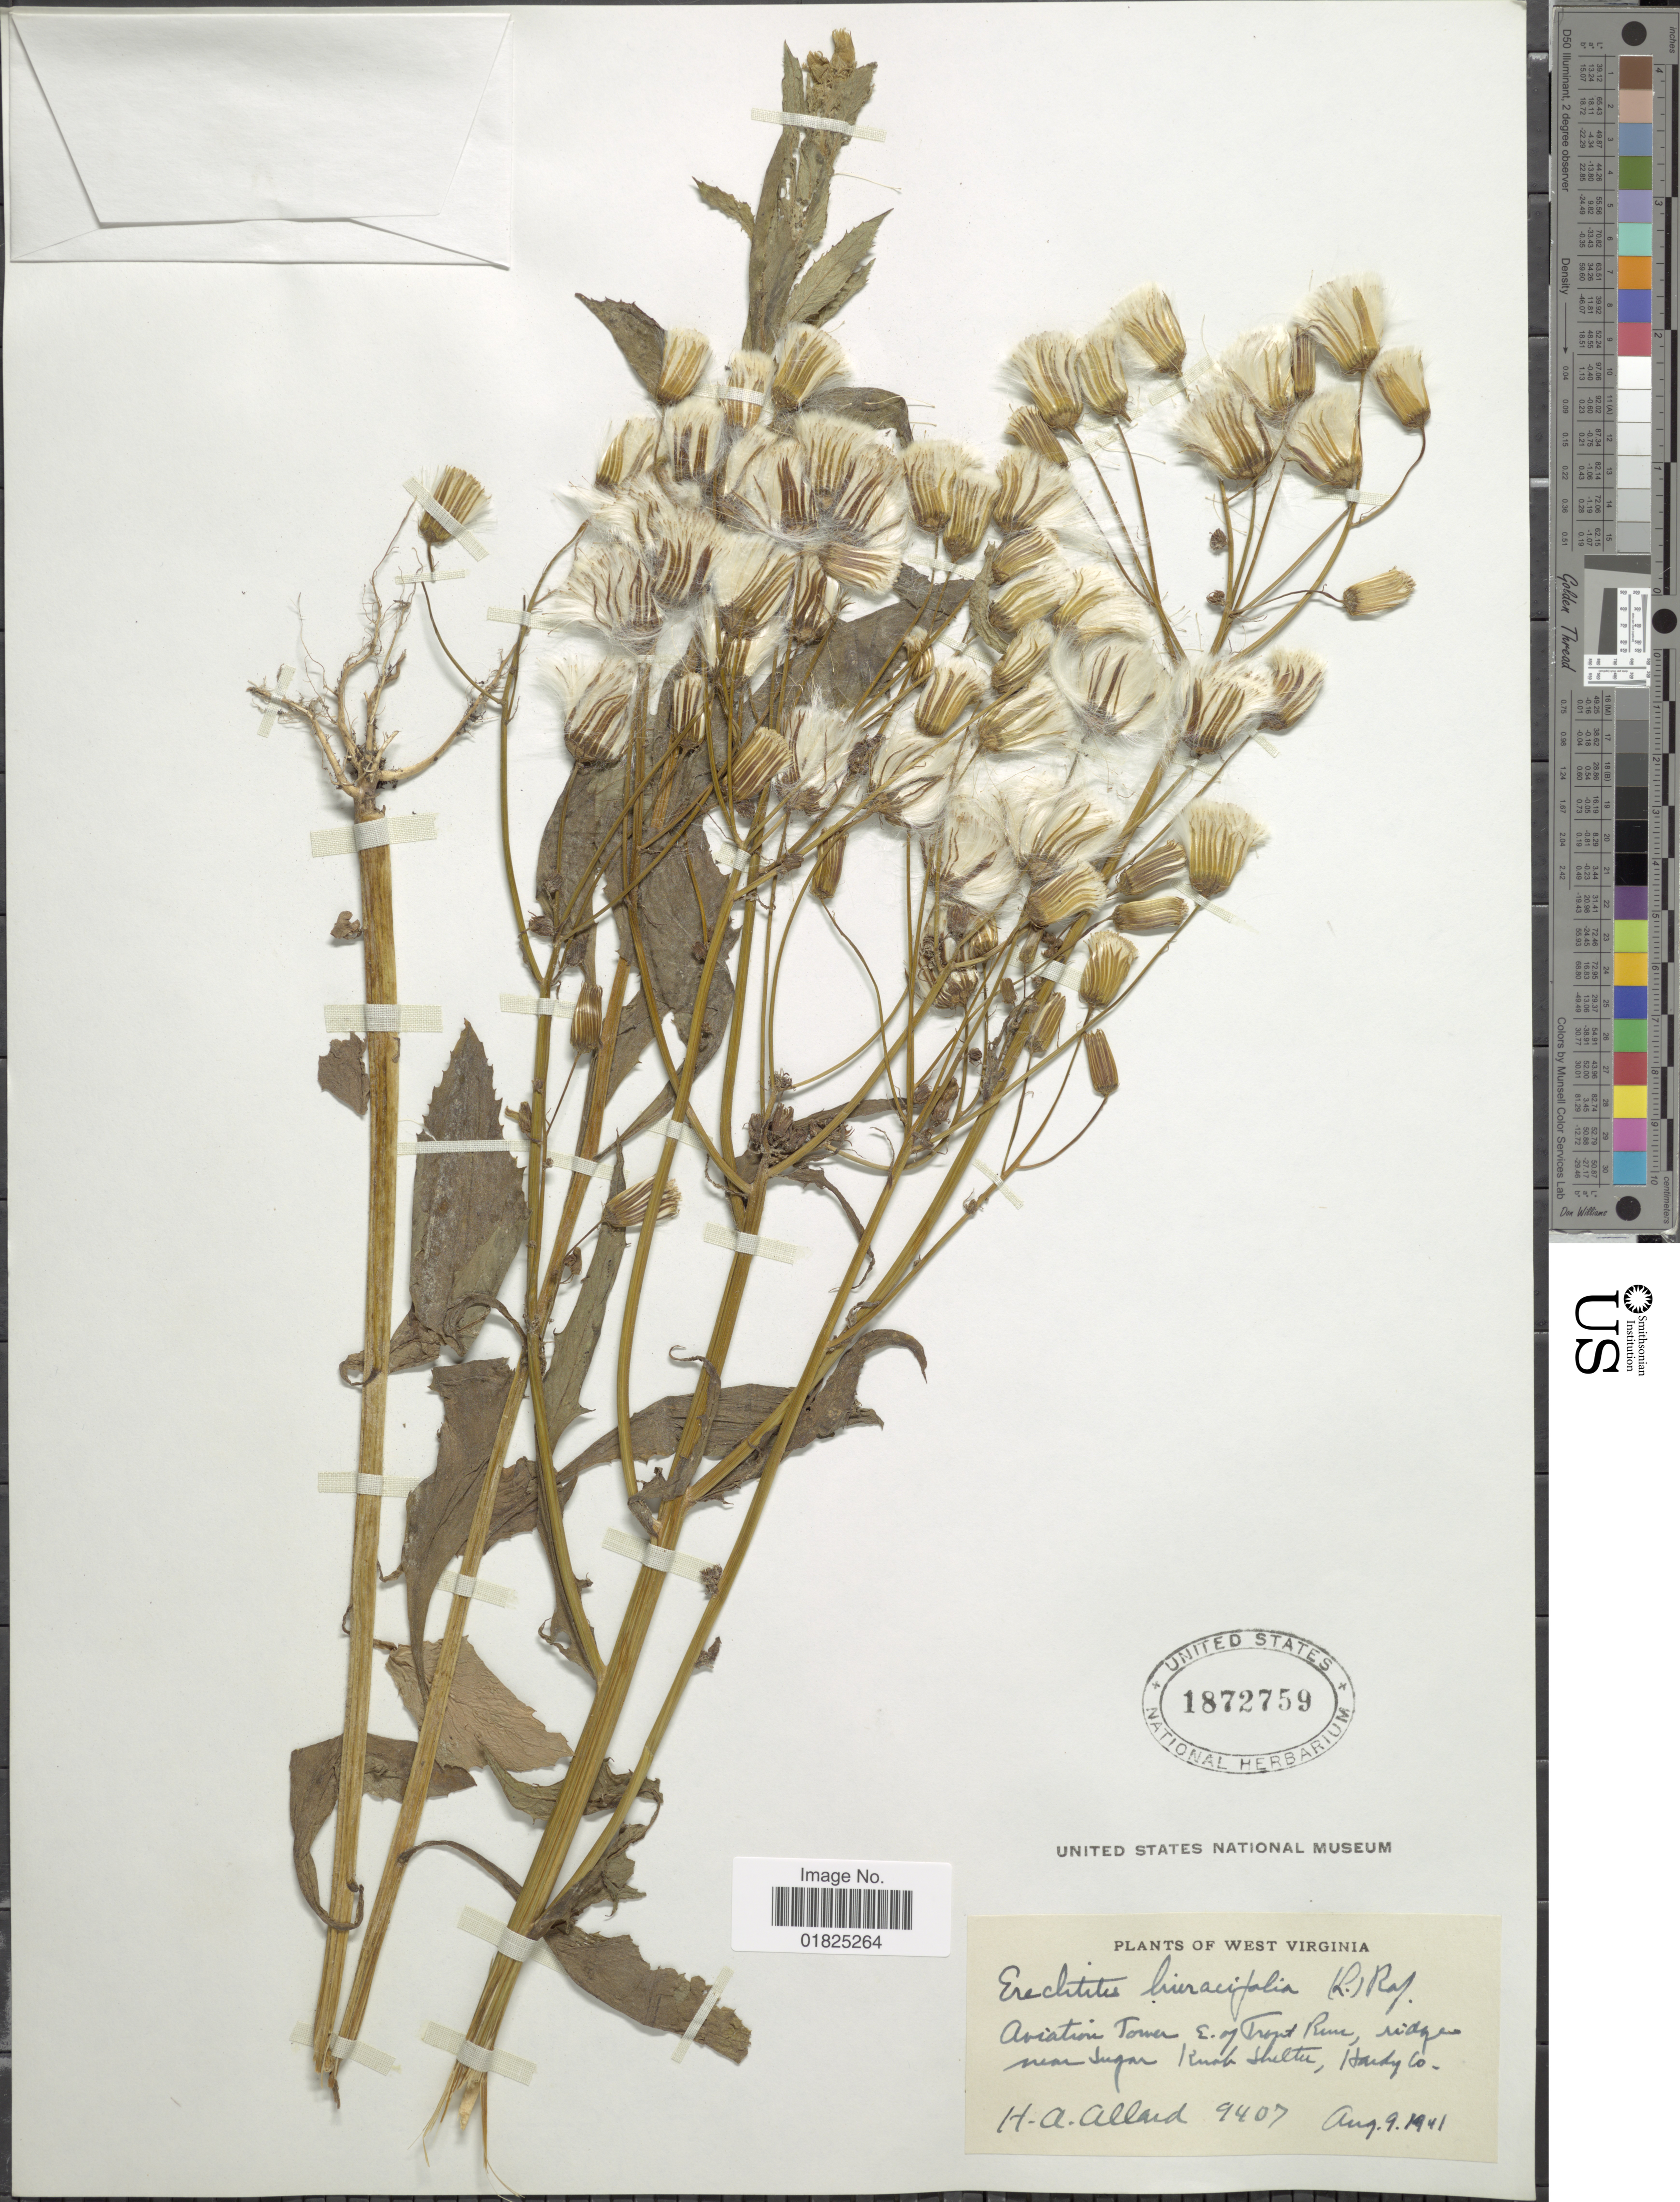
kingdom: Plantae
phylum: Tracheophyta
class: Magnoliopsida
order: Asterales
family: Asteraceae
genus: Erechtites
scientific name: Erechtites hieraciifolius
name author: (L.) Raf. ex DC.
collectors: H. A. Allard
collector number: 9407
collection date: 1941-08-09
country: United States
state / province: West Virginia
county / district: Hardy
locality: Aviation Tower E. of Trout Run, ridges near Sugar Ranch Shelter, Hardy Co.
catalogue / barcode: US 1872759